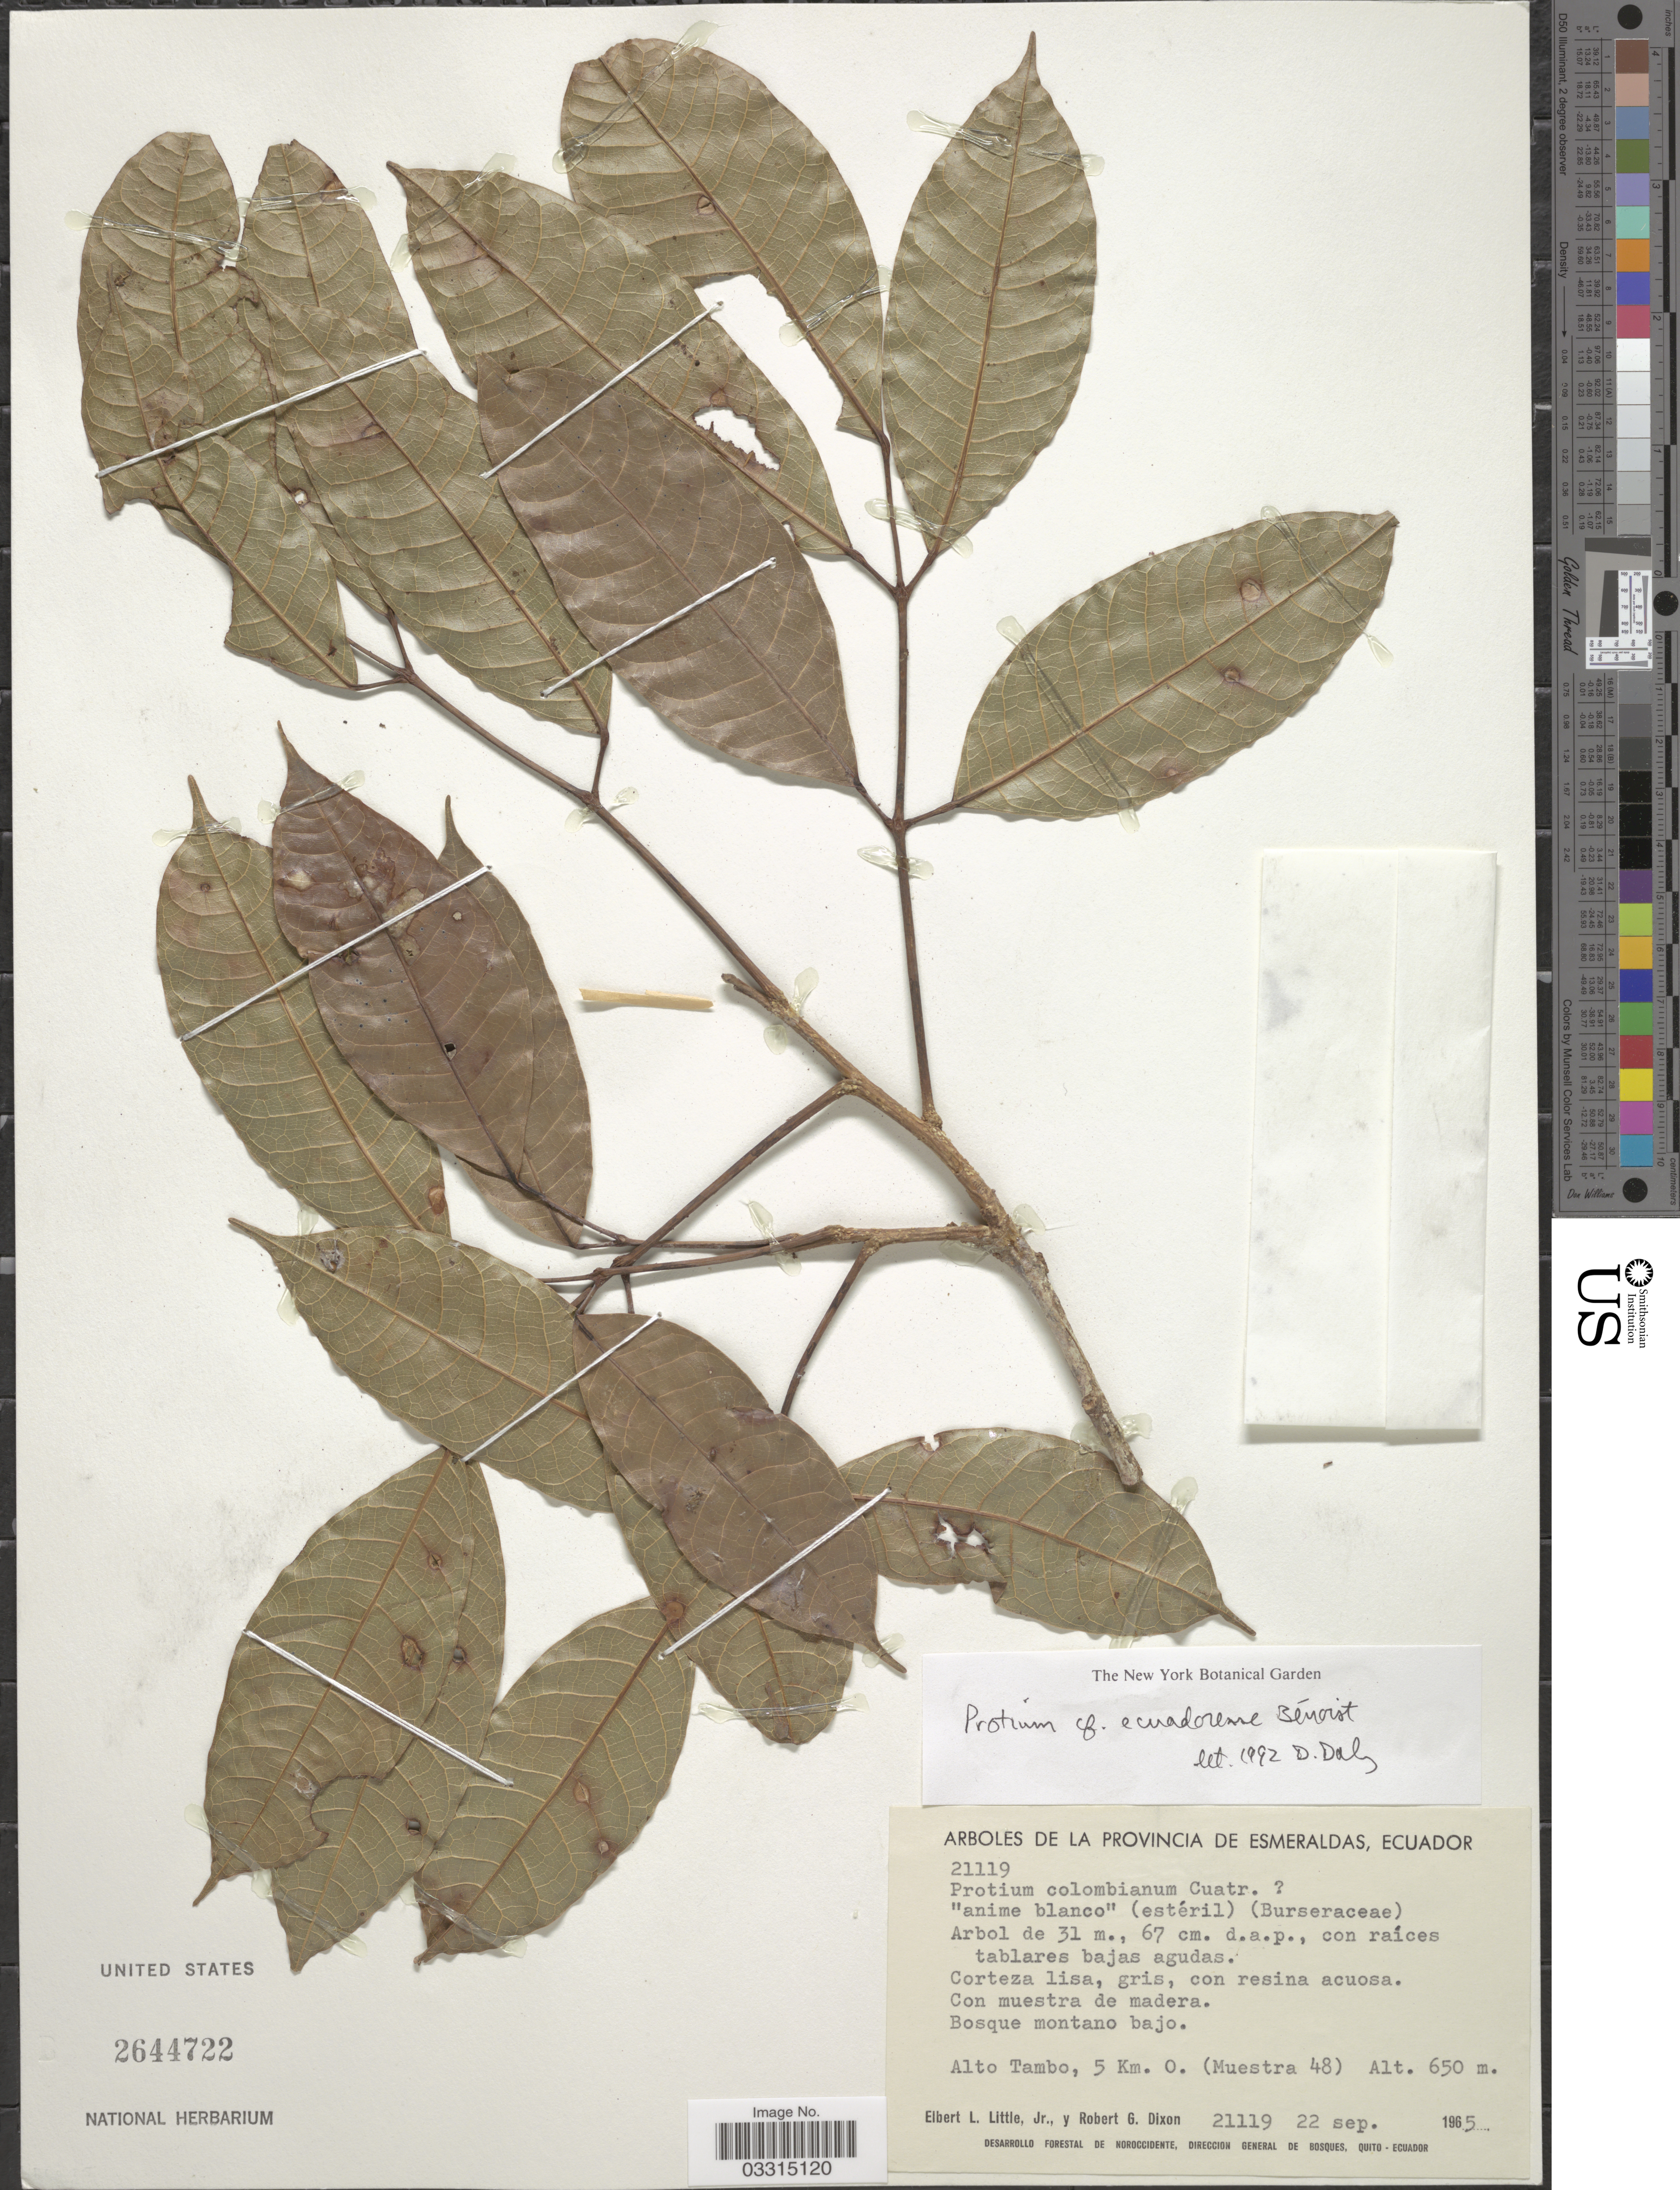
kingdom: Plantae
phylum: Tracheophyta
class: Magnoliopsida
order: Sapindales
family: Burseraceae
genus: Protium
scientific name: Protium ecuadorense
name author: Benoist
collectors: E. L. Little & R. G. Dixon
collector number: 21119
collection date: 1965-09-22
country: Ecuador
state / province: Esmeraldas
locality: Alto Tambo, 5 Km. O. (Muestra 48).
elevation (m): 650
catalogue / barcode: US 2644722